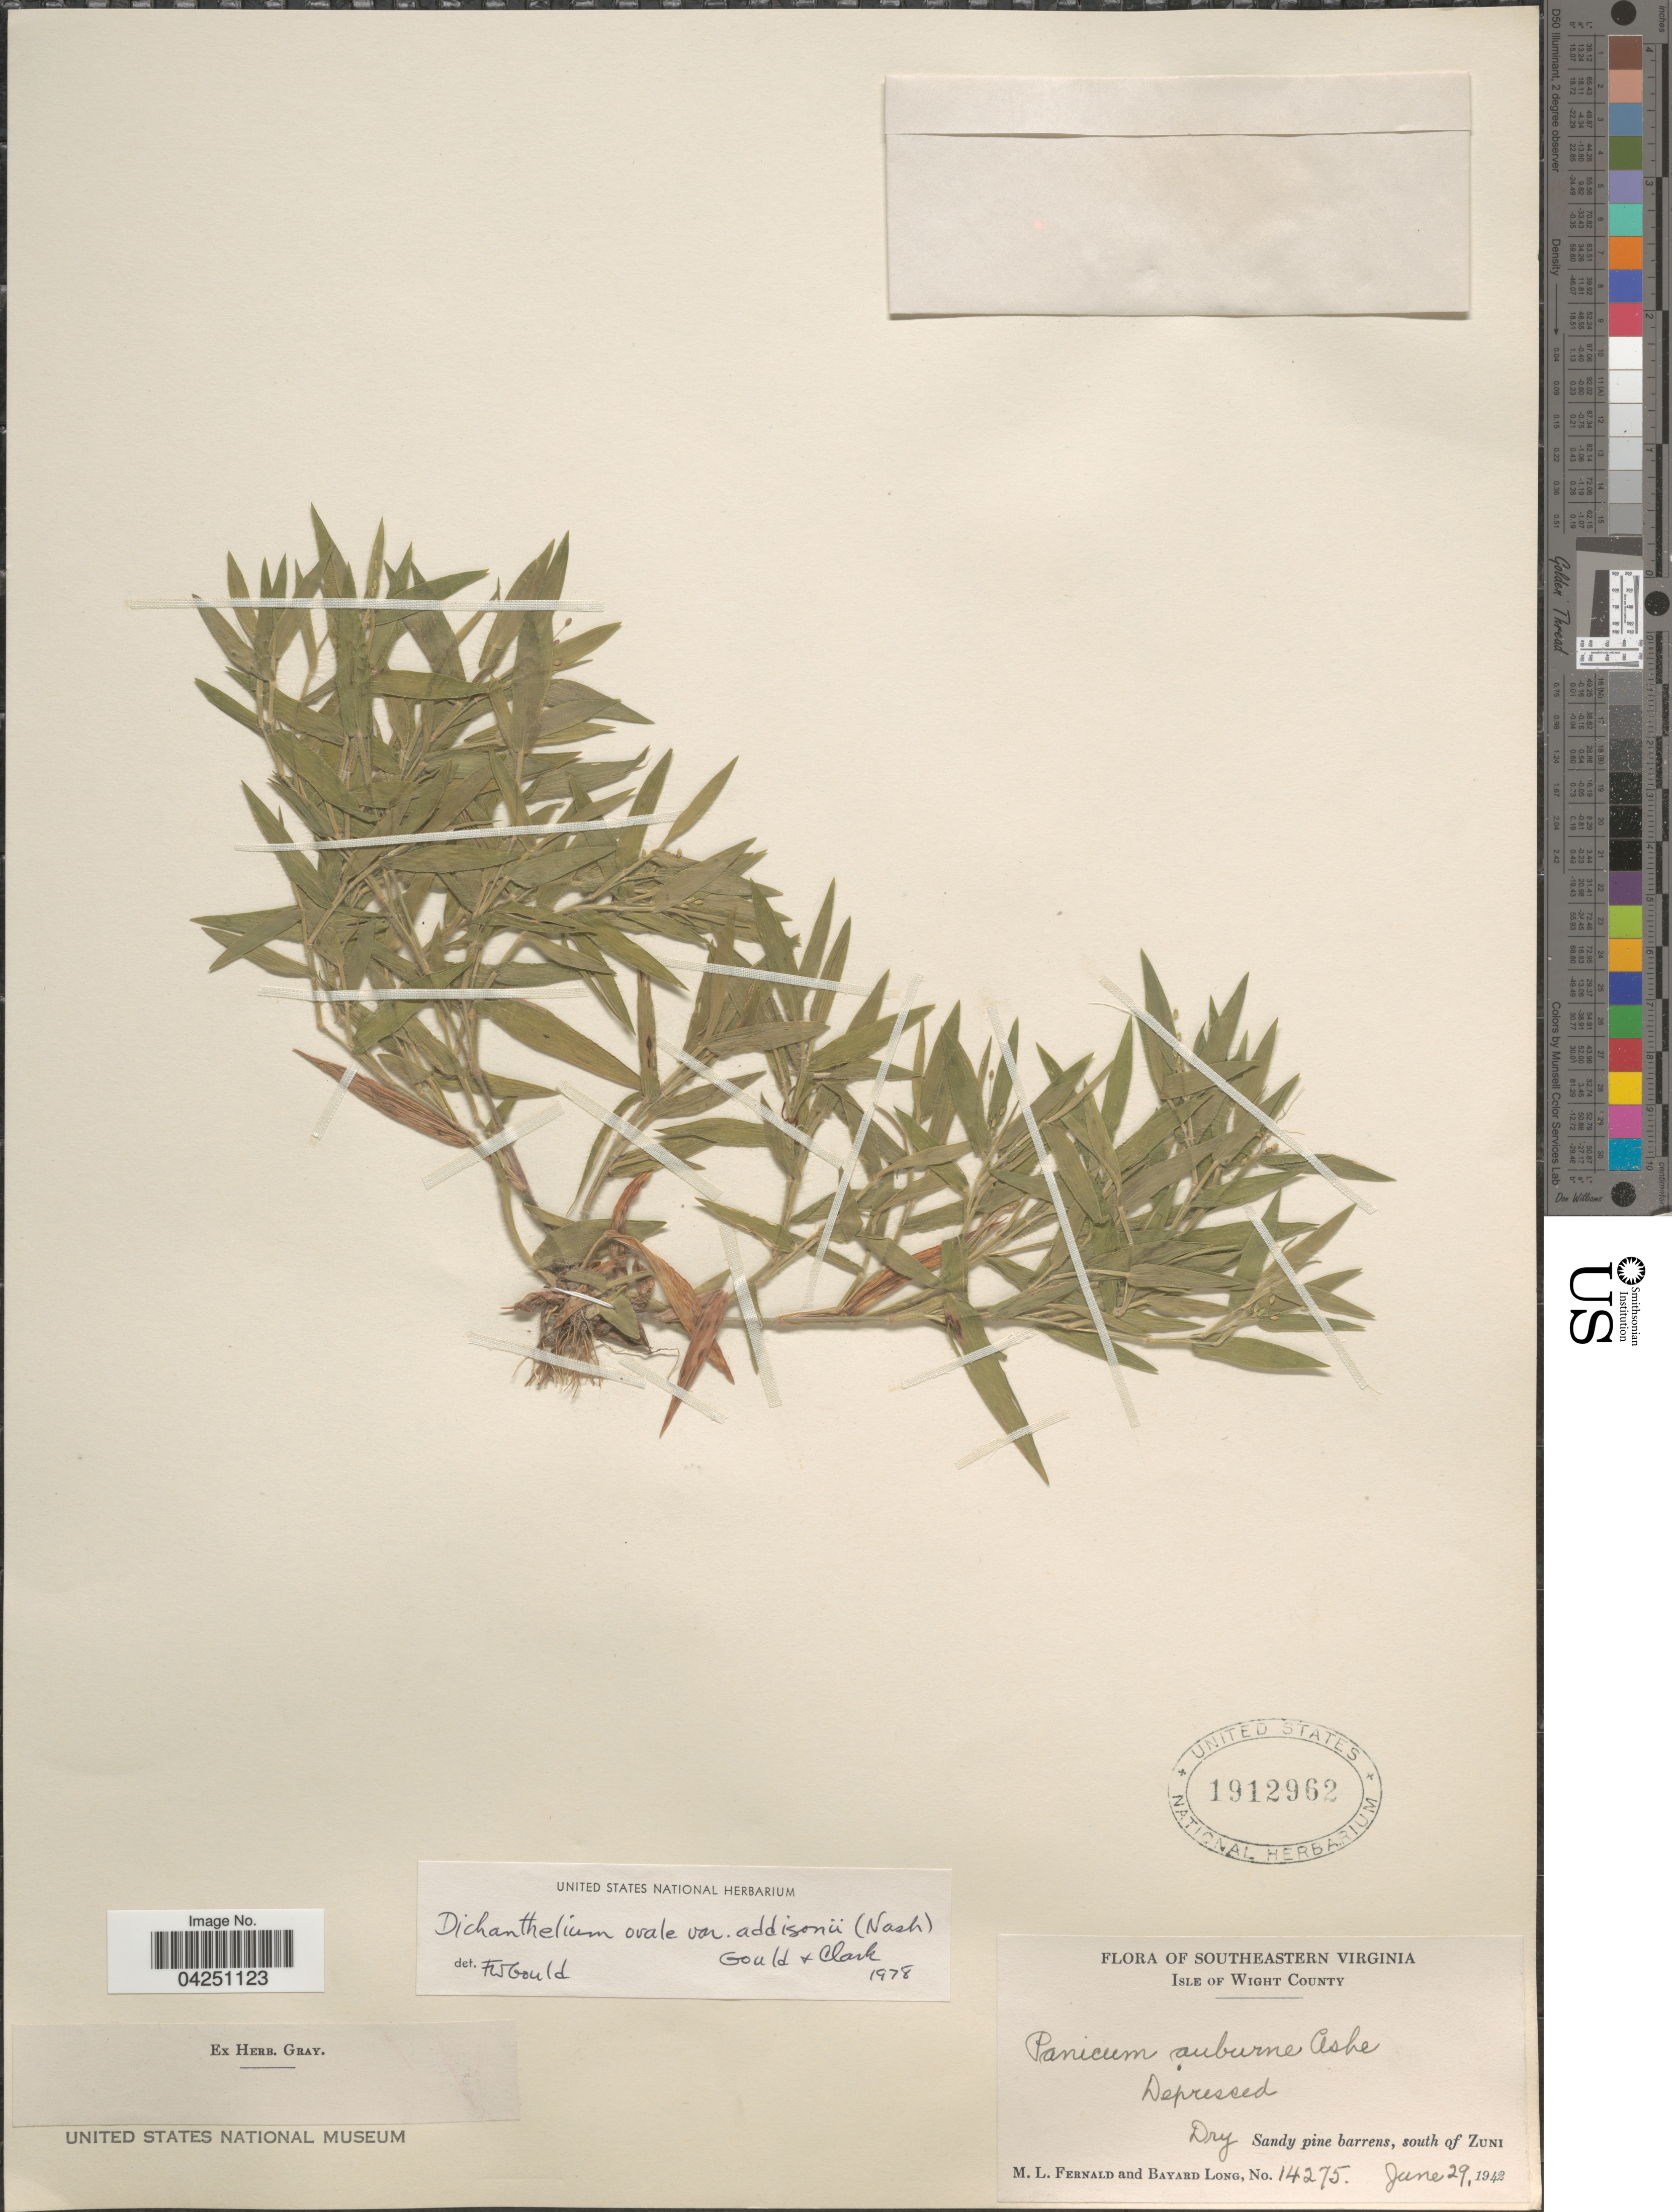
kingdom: Plantae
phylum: Tracheophyta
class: Liliopsida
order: Poales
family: Poaceae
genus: Dichanthelium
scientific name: Dichanthelium acuminatum var. acuminatum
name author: (Sw.) Gould & C.A. Clark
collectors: M. L. Fernald & B. Long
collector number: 14275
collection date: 1942-06-29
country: United States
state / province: Virginia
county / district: Isle of Wight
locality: Southeastern Virginia. Isle of Wight County. Dry Sandy pine barrens, south of Zuni.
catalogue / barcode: US 1912962